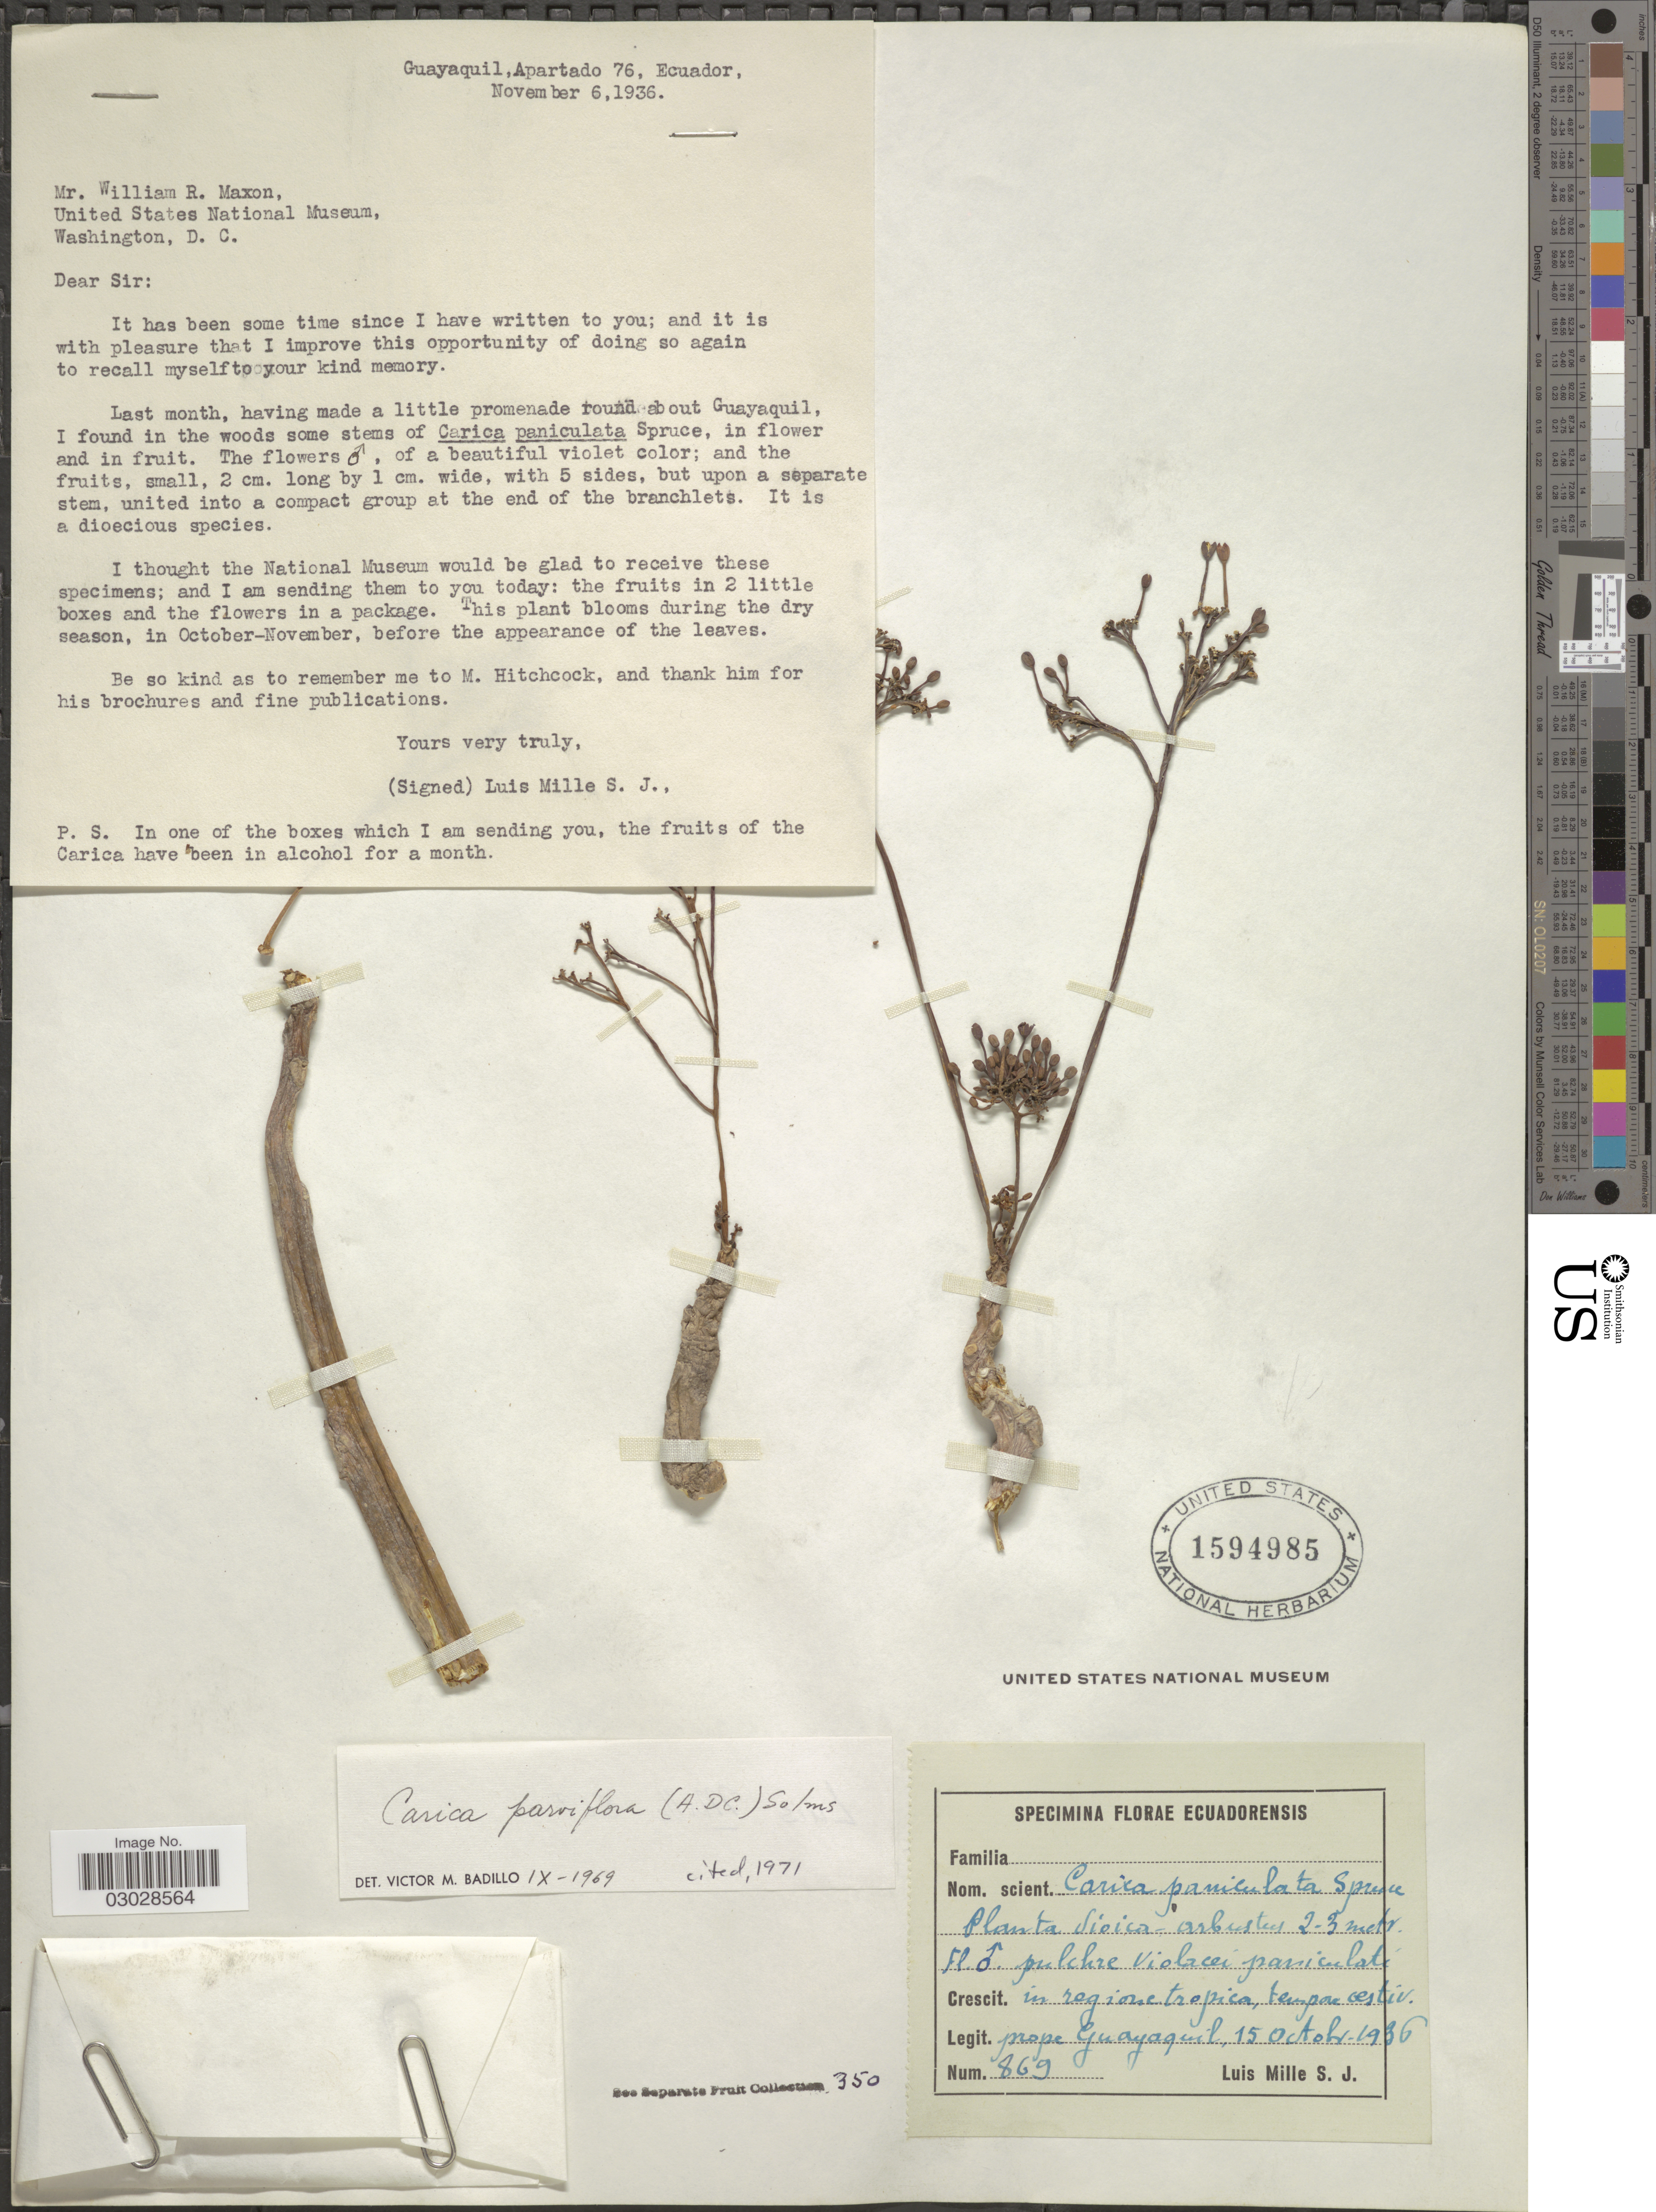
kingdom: Plantae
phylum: Tracheophyta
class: Magnoliopsida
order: Brassicales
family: Caricaceae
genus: Vasconcellea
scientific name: Vasconcellea parviflora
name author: A. DC.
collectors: L. Mille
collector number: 869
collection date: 1936-10-15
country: Ecuador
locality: Prope Guayaquil.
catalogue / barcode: US 1594985